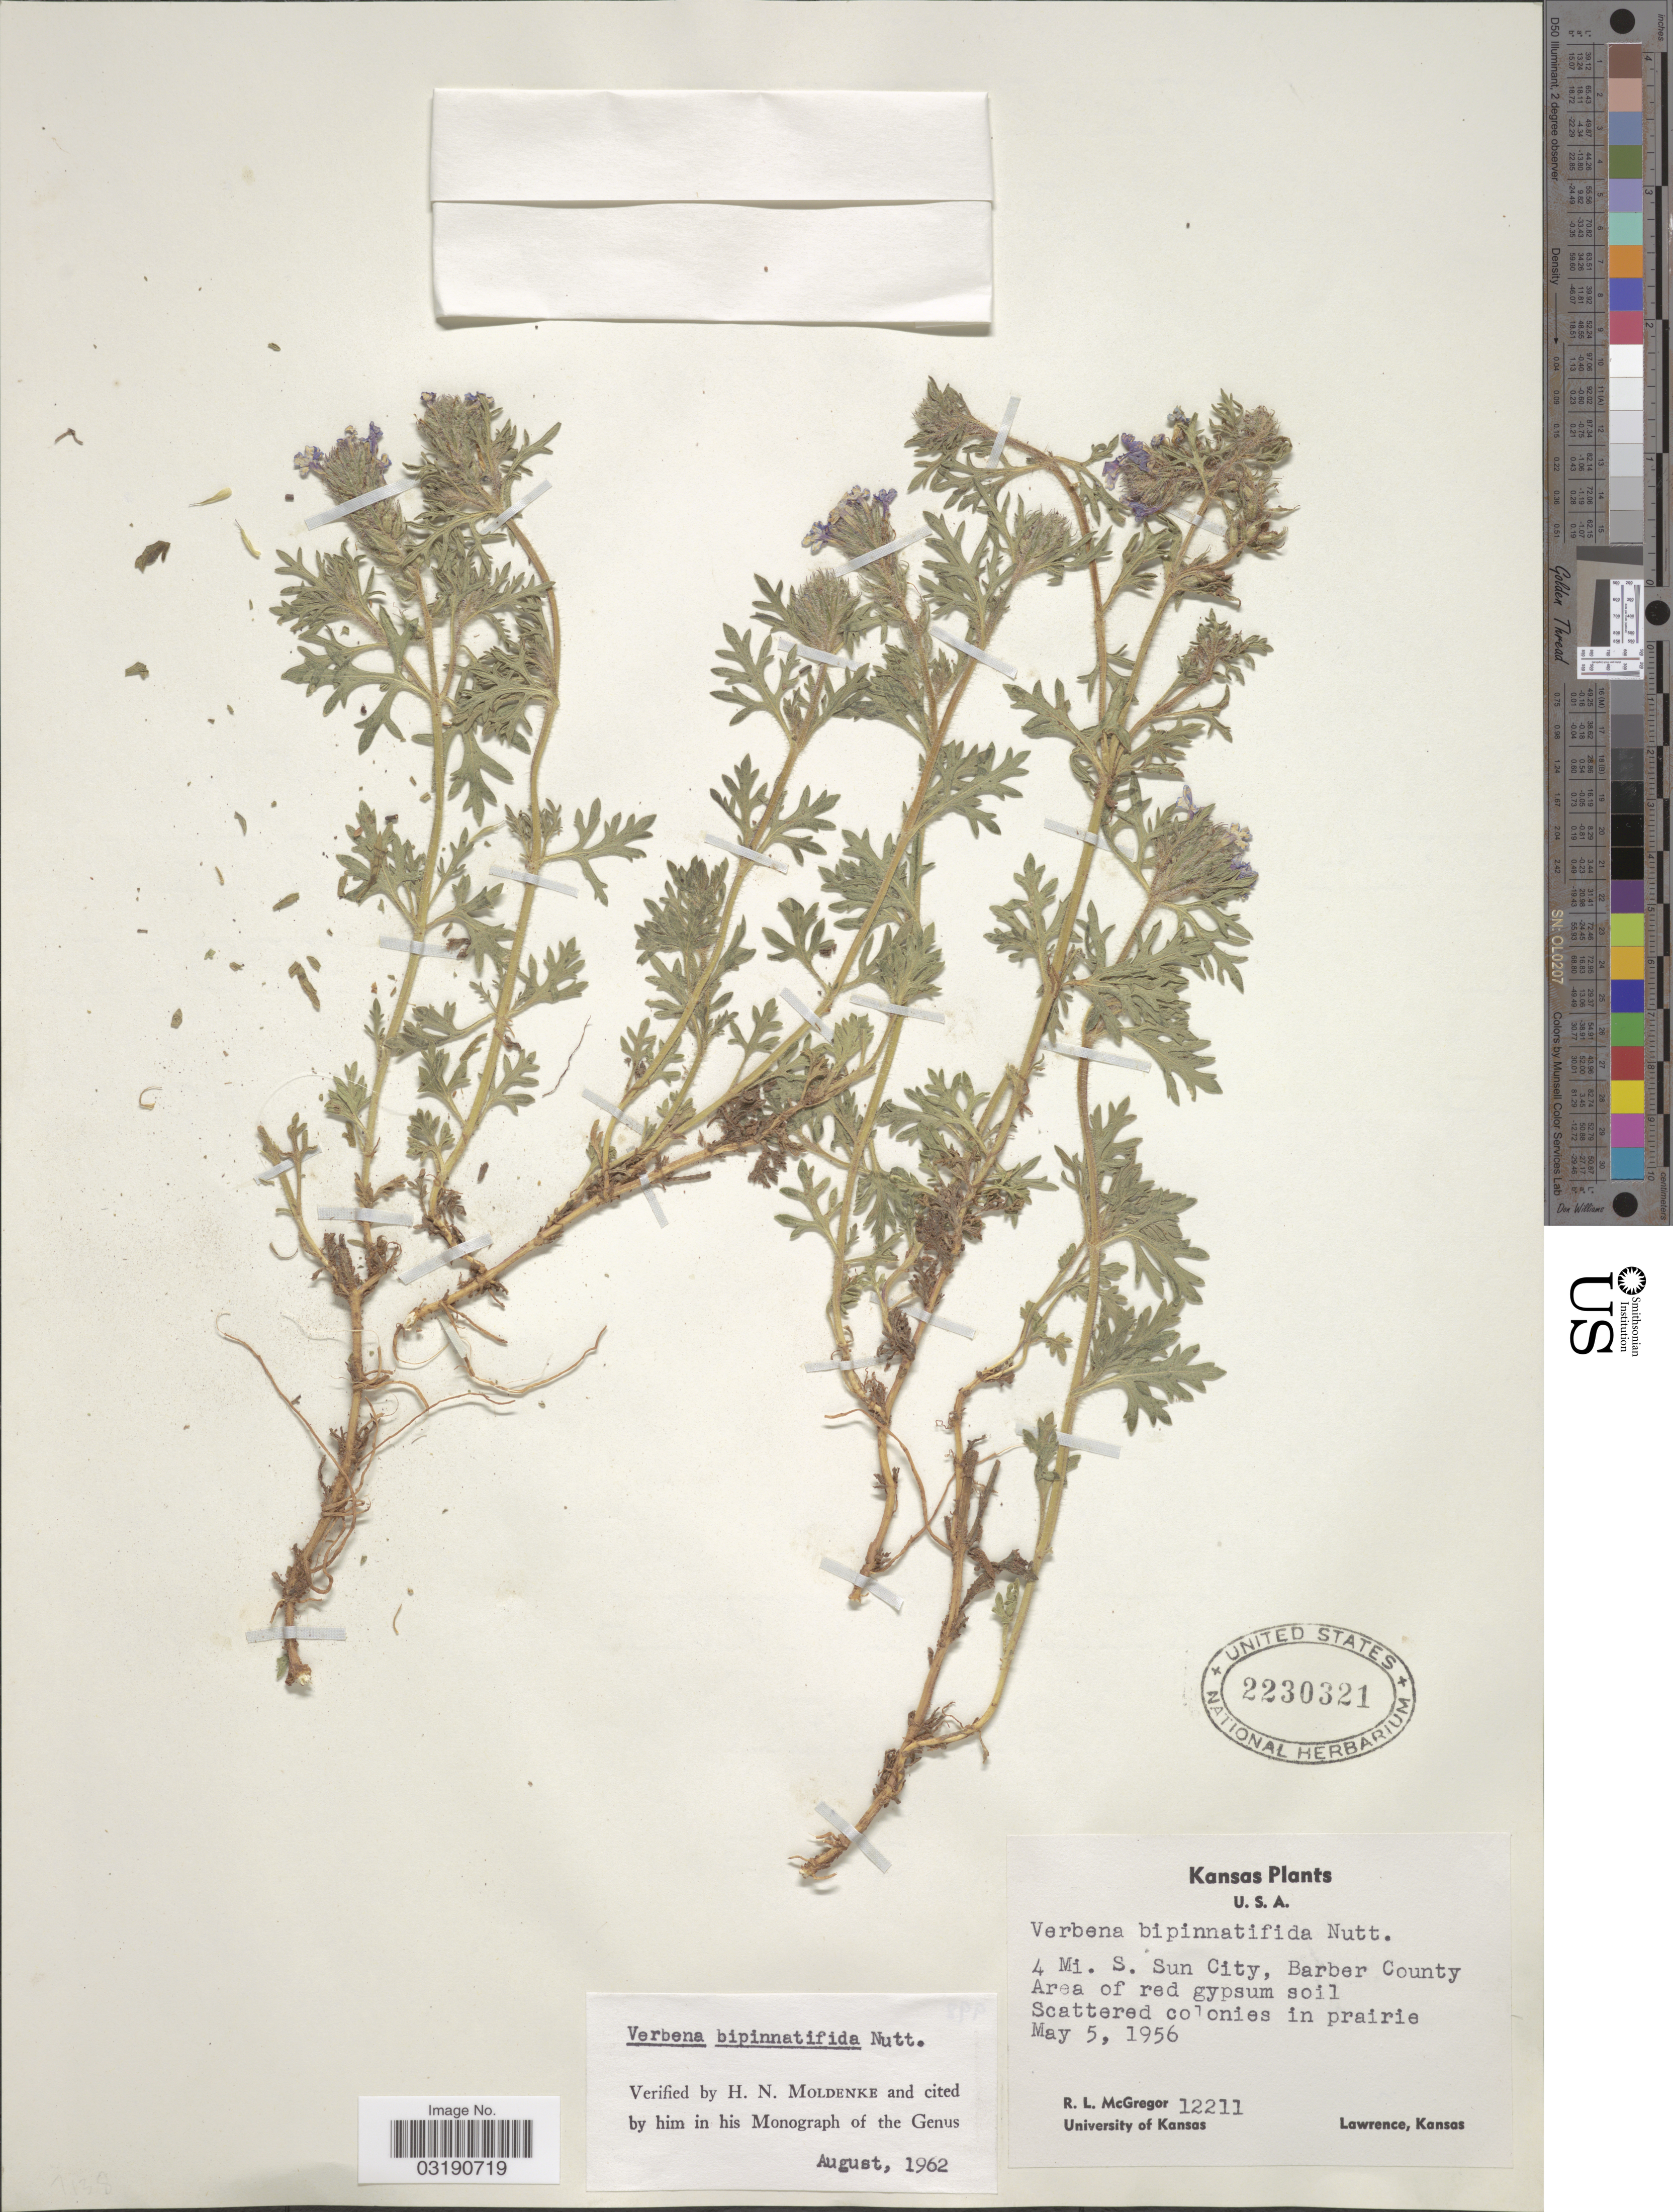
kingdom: Plantae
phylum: Tracheophyta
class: Magnoliopsida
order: Lamiales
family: Verbenaceae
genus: Verbena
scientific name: Verbena bipinnatifida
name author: (Schauer) Nutt.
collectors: R. McGregor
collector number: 12211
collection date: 1956-05-05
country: United States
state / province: Kansas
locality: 4 Mi. S. Sun City, Barber County.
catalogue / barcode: US 2230321